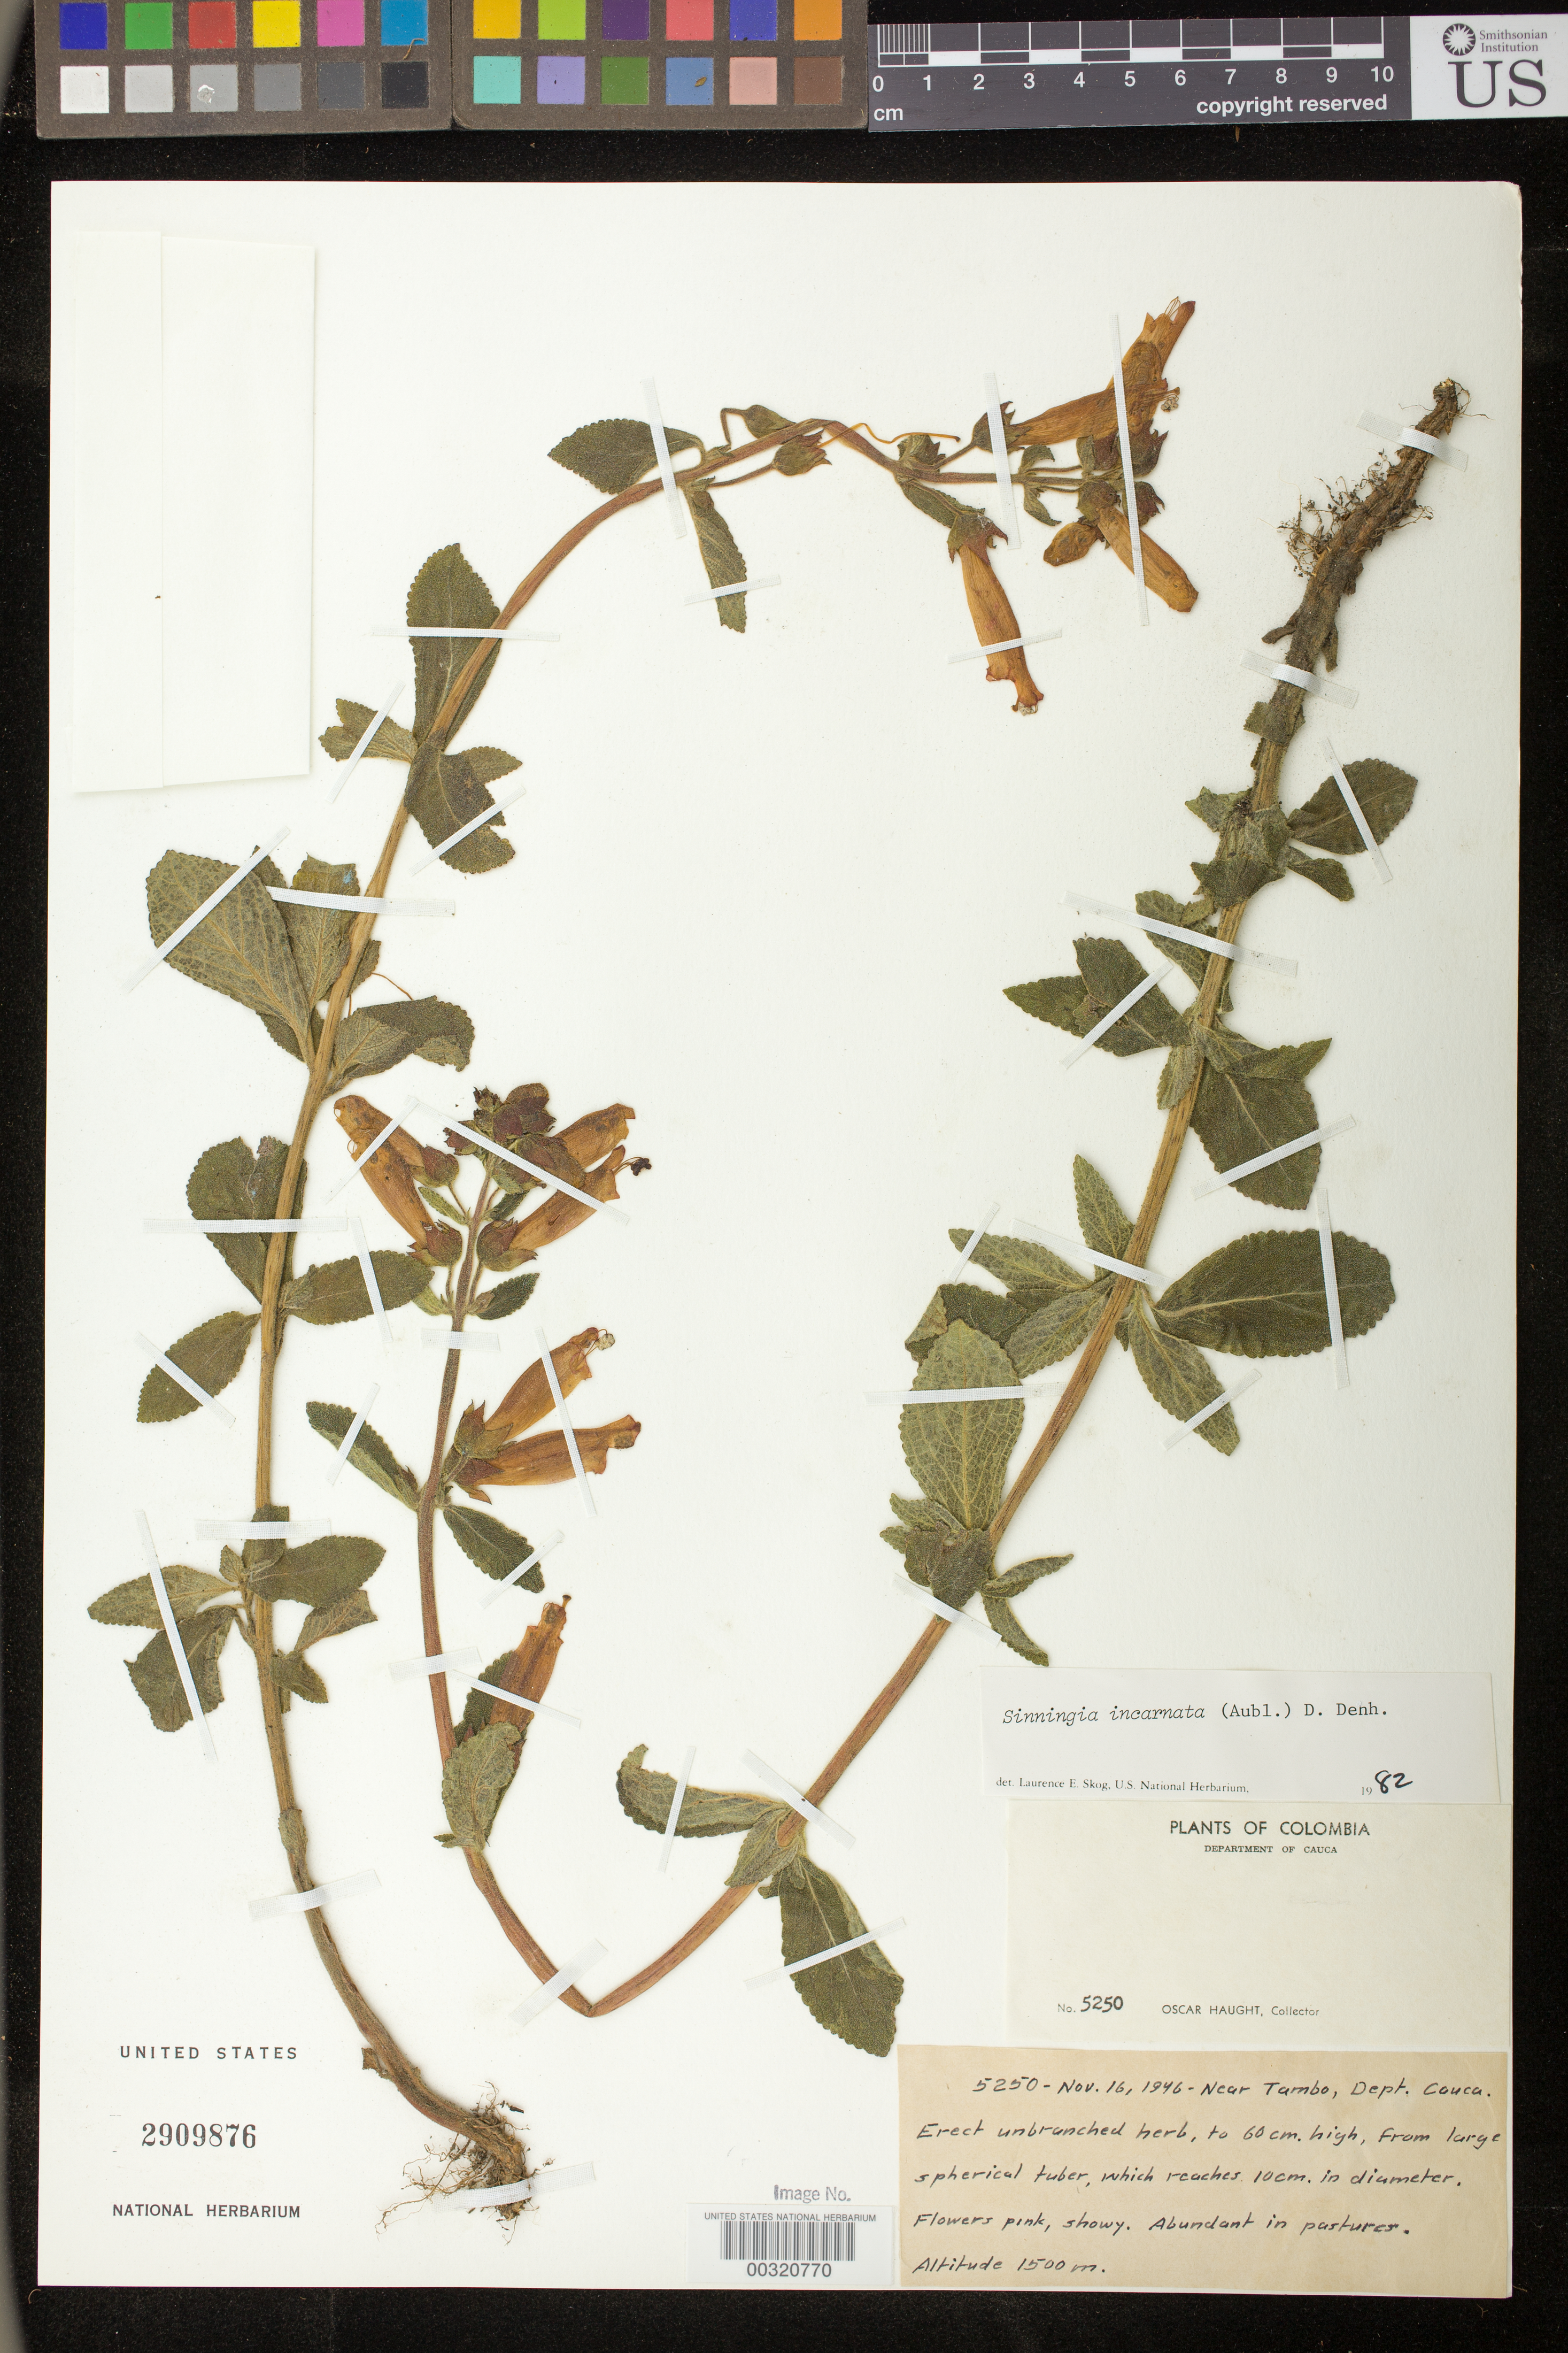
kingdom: Plantae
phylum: Tracheophyta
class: Magnoliopsida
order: Lamiales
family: Gesneriaceae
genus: Sinningia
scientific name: Sinningia incarnata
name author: (Aubl.) D.L. Denham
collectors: O. L. Haught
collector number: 5250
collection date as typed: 16 Nov 1946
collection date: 1946-11-16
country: Colombia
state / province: Cauca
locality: Near Tambo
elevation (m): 1500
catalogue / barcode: US 2909876